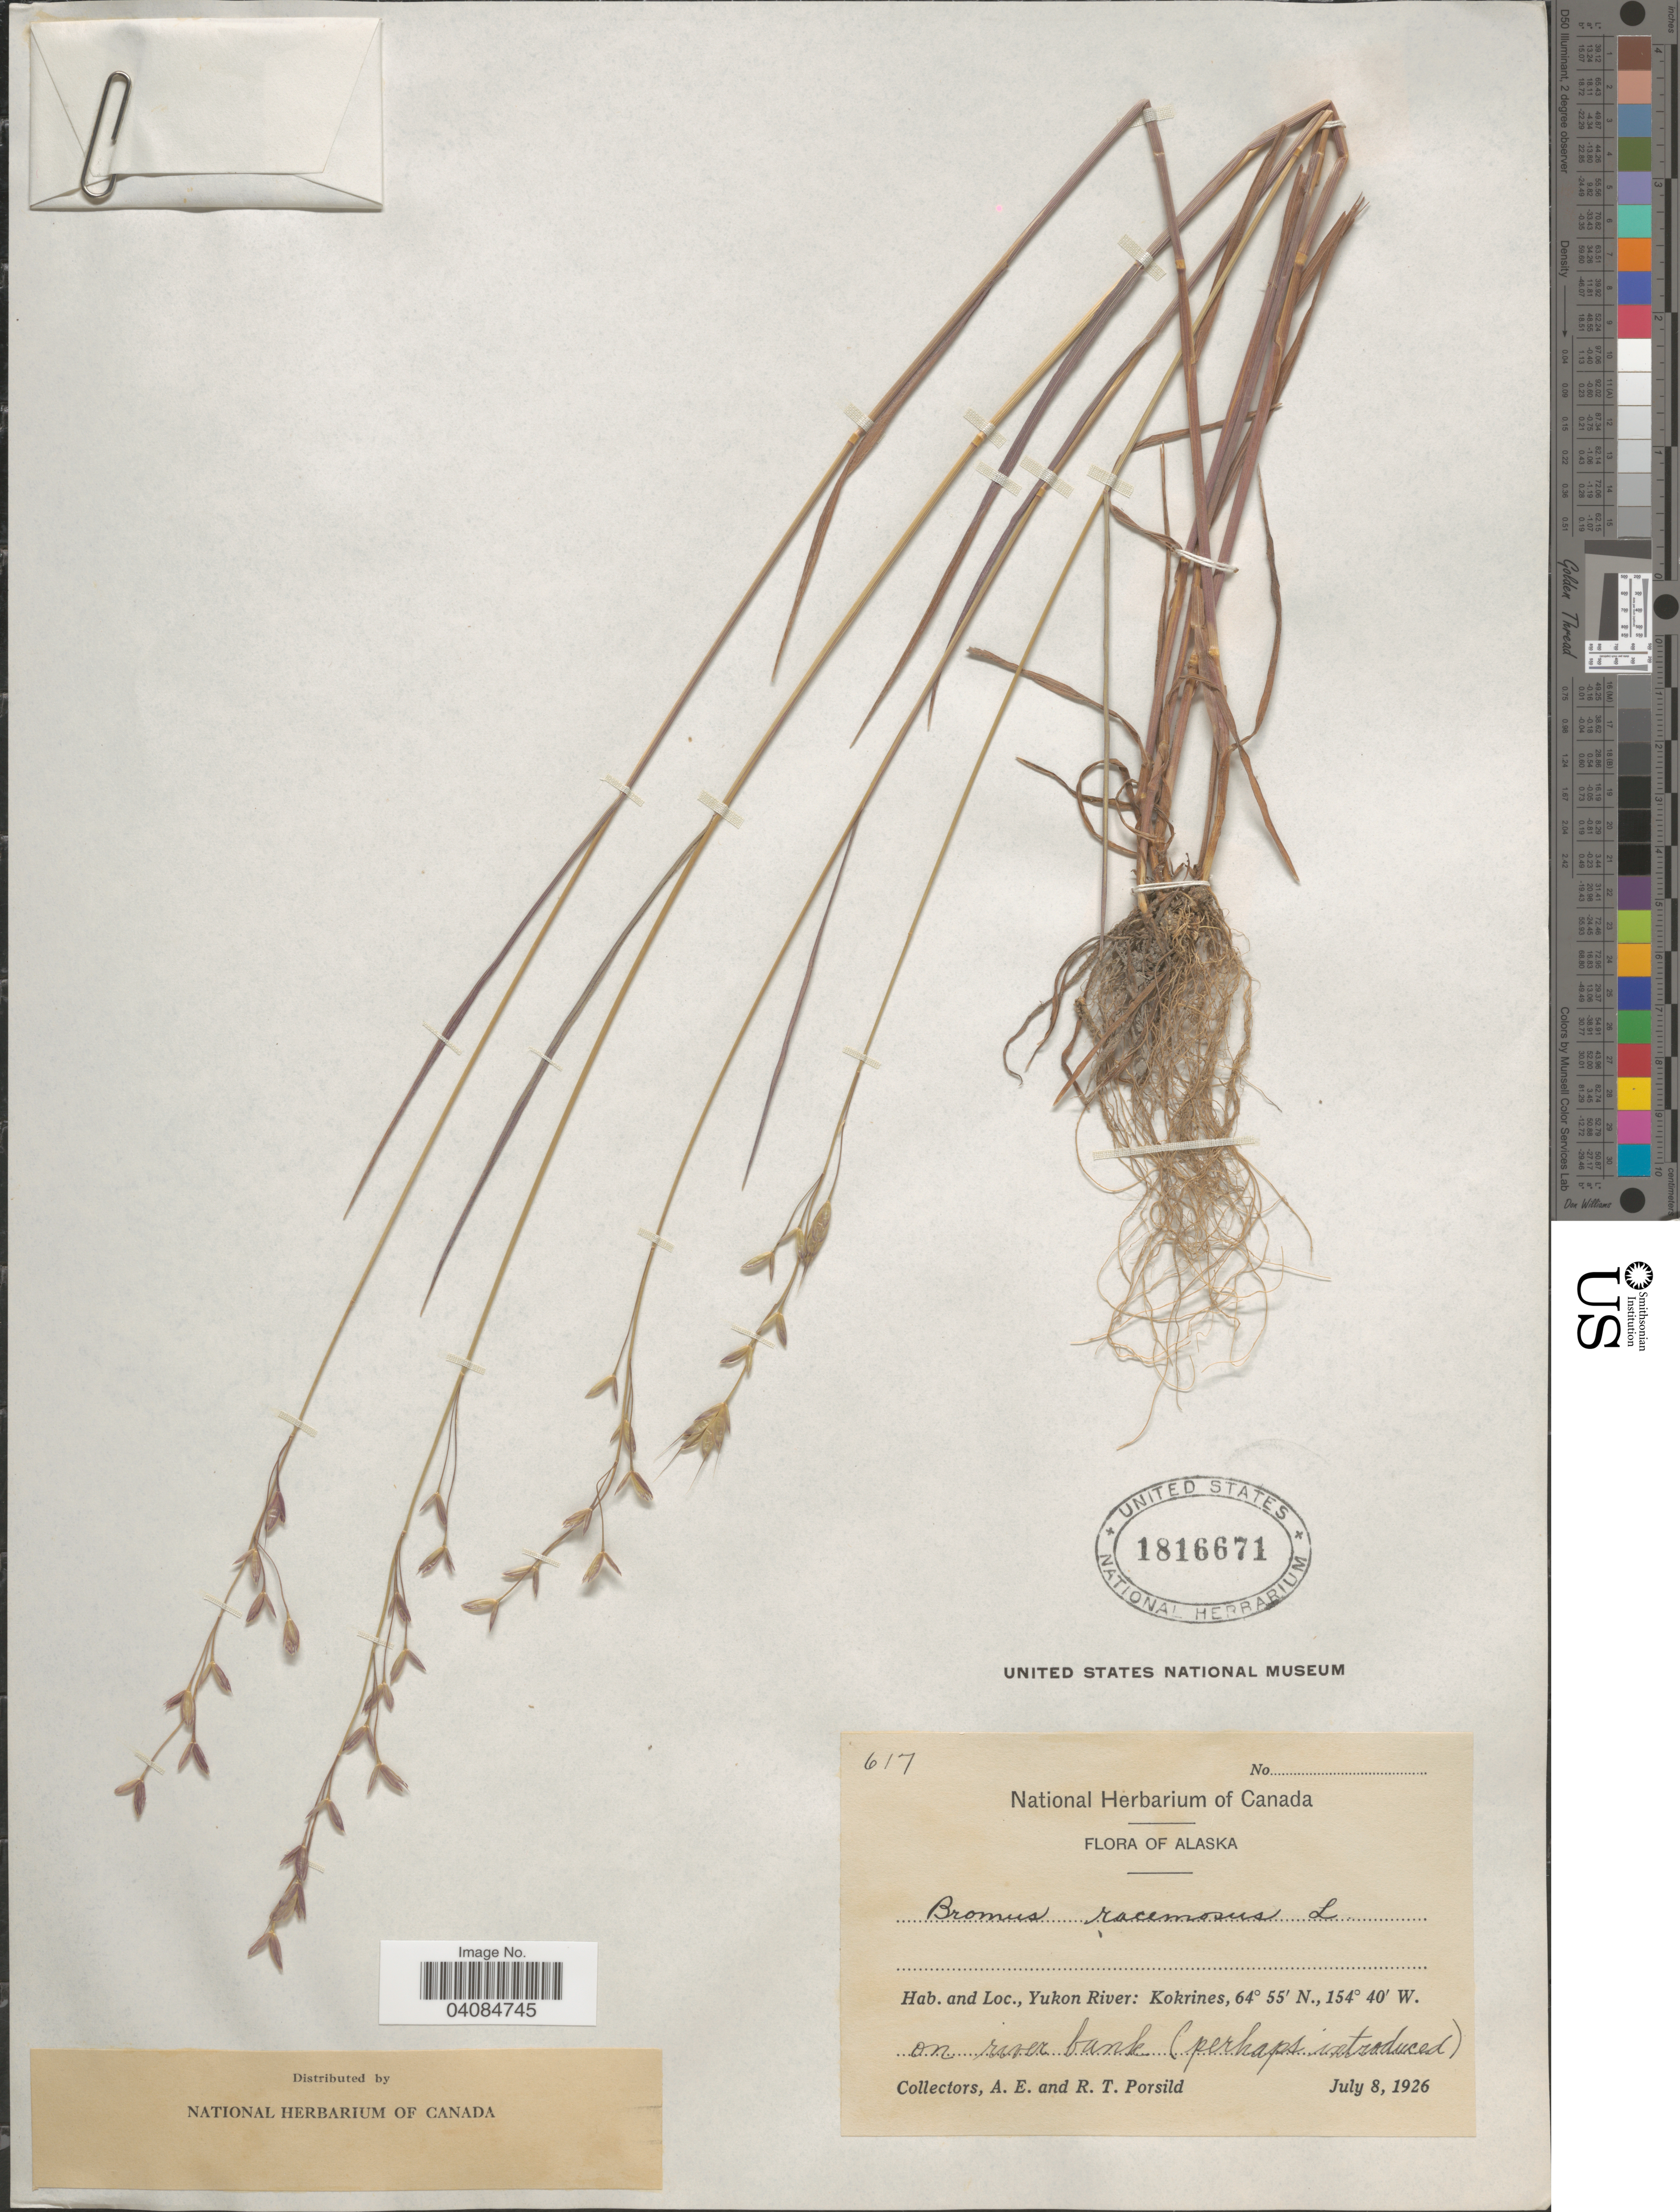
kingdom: Plantae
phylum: Tracheophyta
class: Liliopsida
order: Poales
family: Poaceae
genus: Bromus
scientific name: Bromus racemosus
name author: L.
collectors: A. E. Porsild & R. T. Porsild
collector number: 617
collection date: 1926-07-08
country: United States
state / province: Alaska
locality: Yukon River; Kokrines. On river bank.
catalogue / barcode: US 1816671